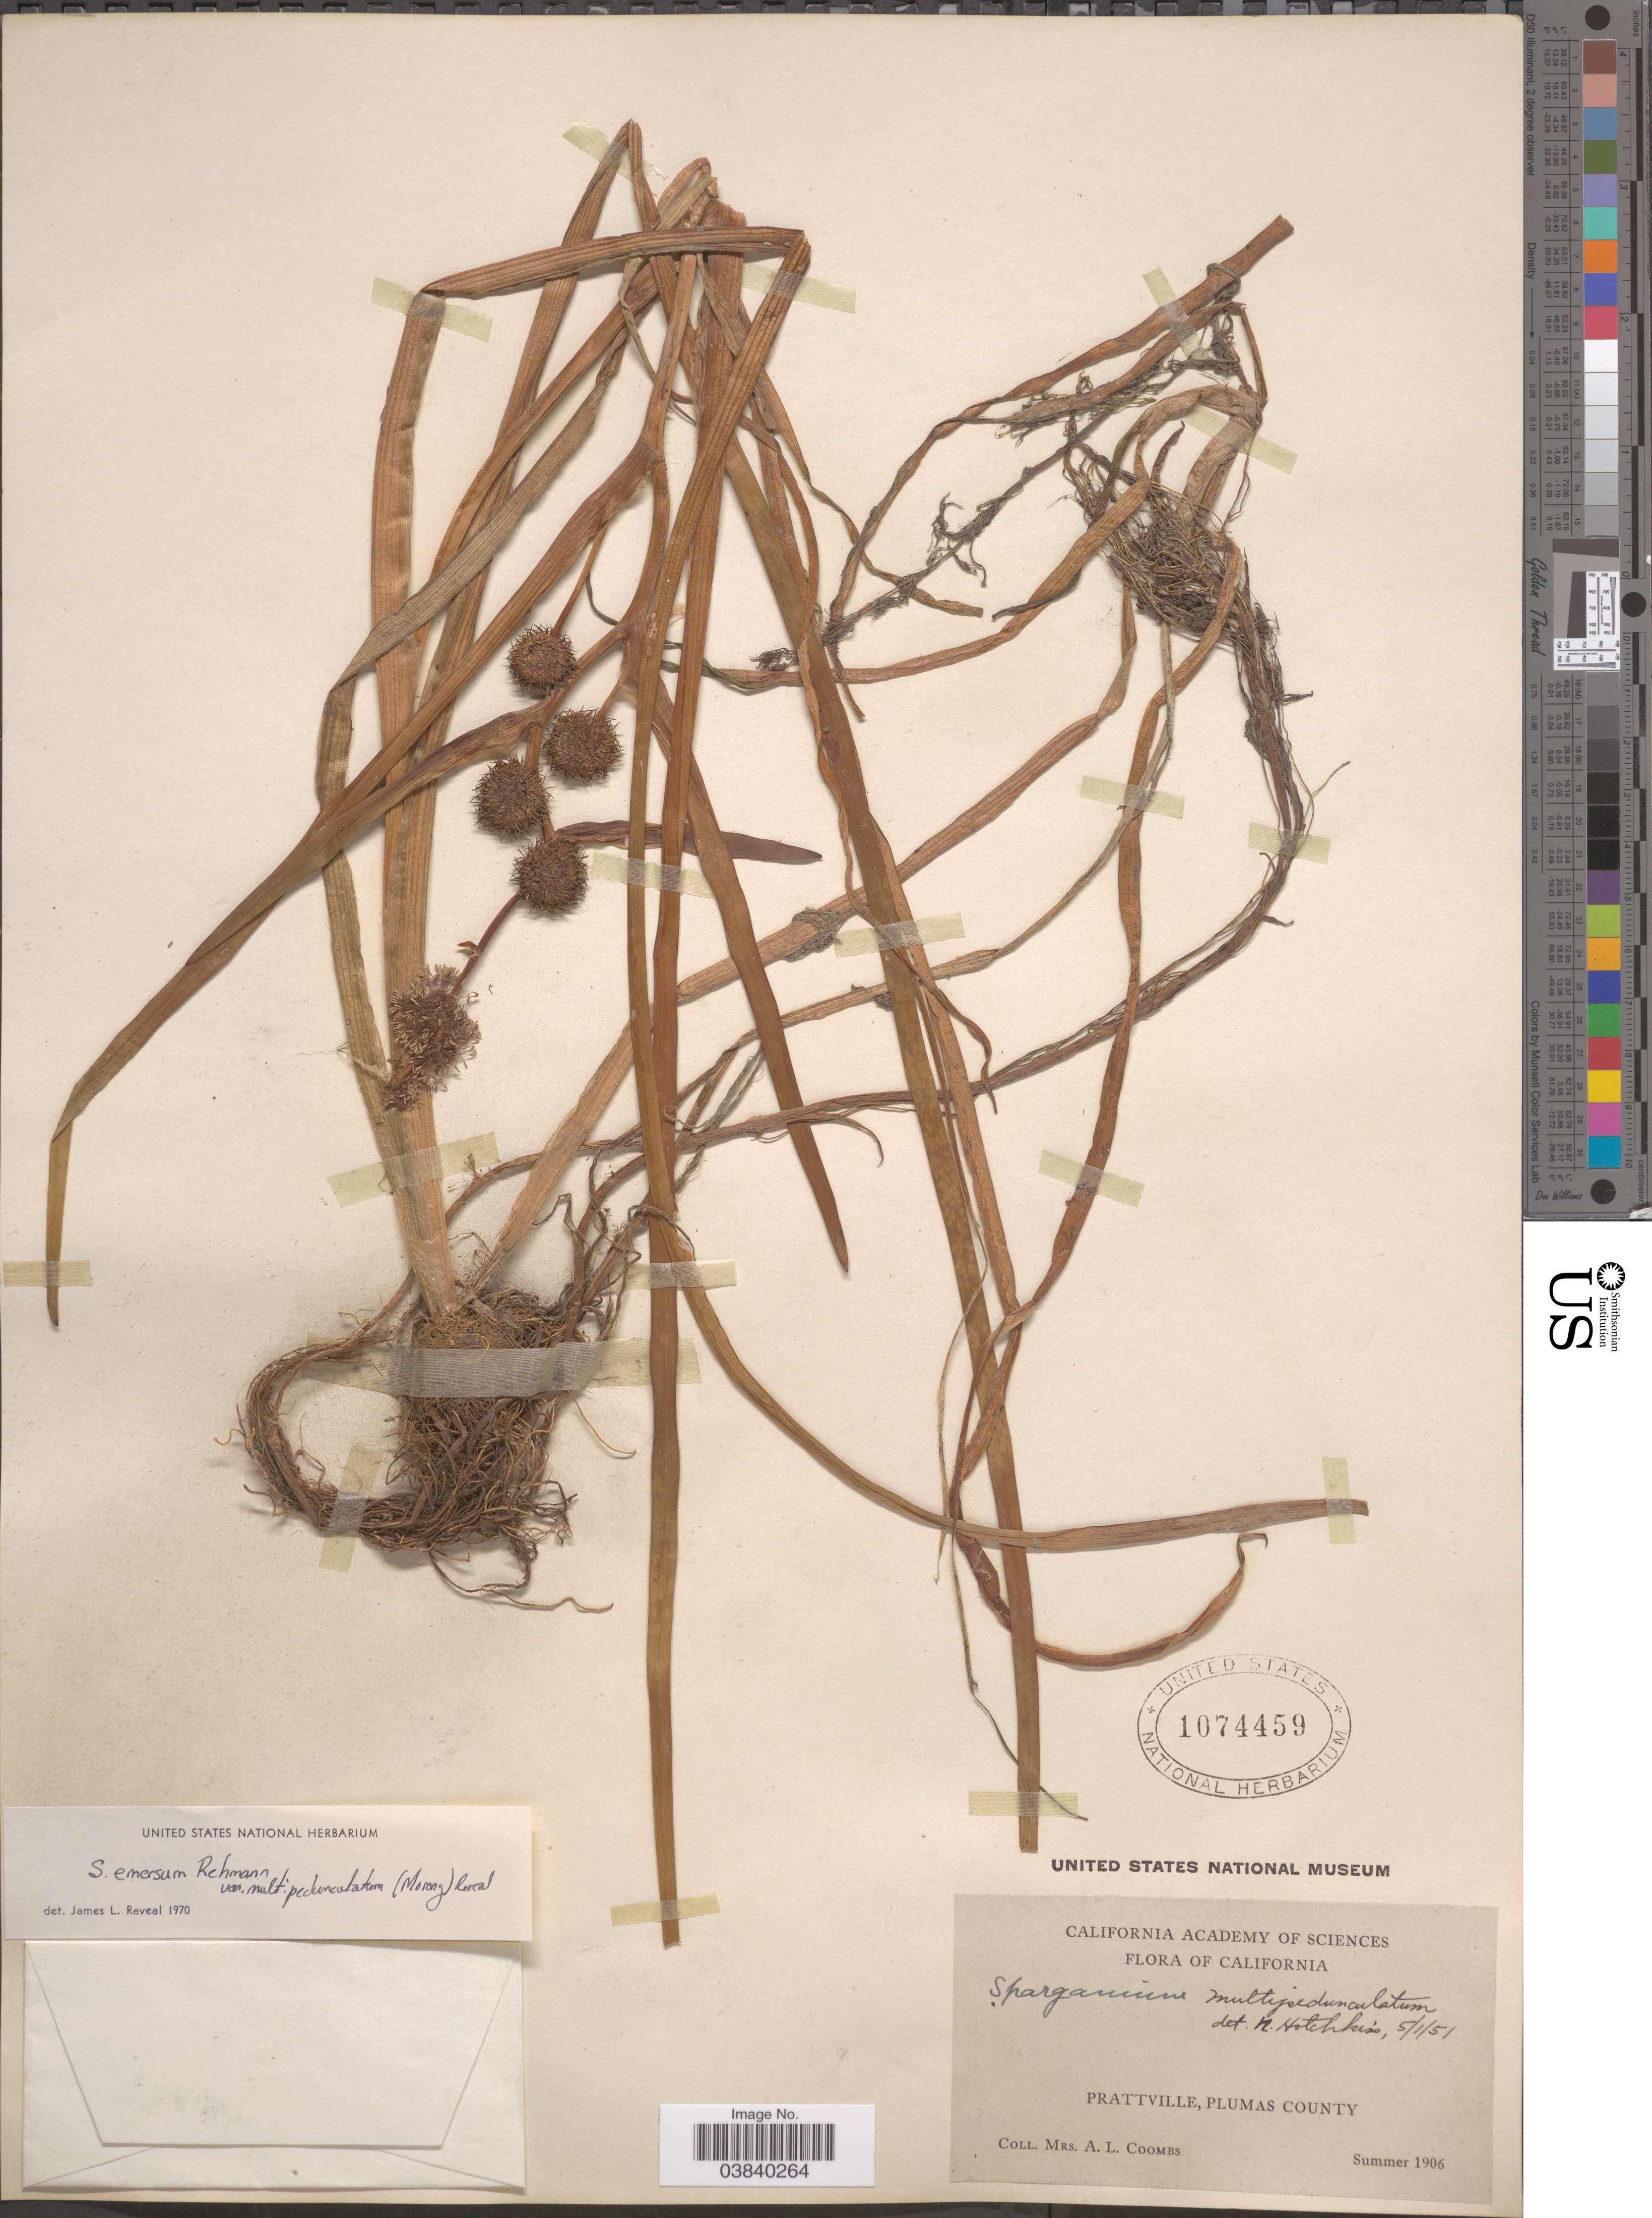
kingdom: Plantae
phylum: Tracheophyta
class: Liliopsida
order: Poales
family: Typhaceae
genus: Sparganium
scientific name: Sparganium emersum var. multipedunculatum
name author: (Morong) Reveal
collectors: A. Coombs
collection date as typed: Summer 1906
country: United States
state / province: California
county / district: Plumas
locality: Prattville, Plumas County.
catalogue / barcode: US 1074459